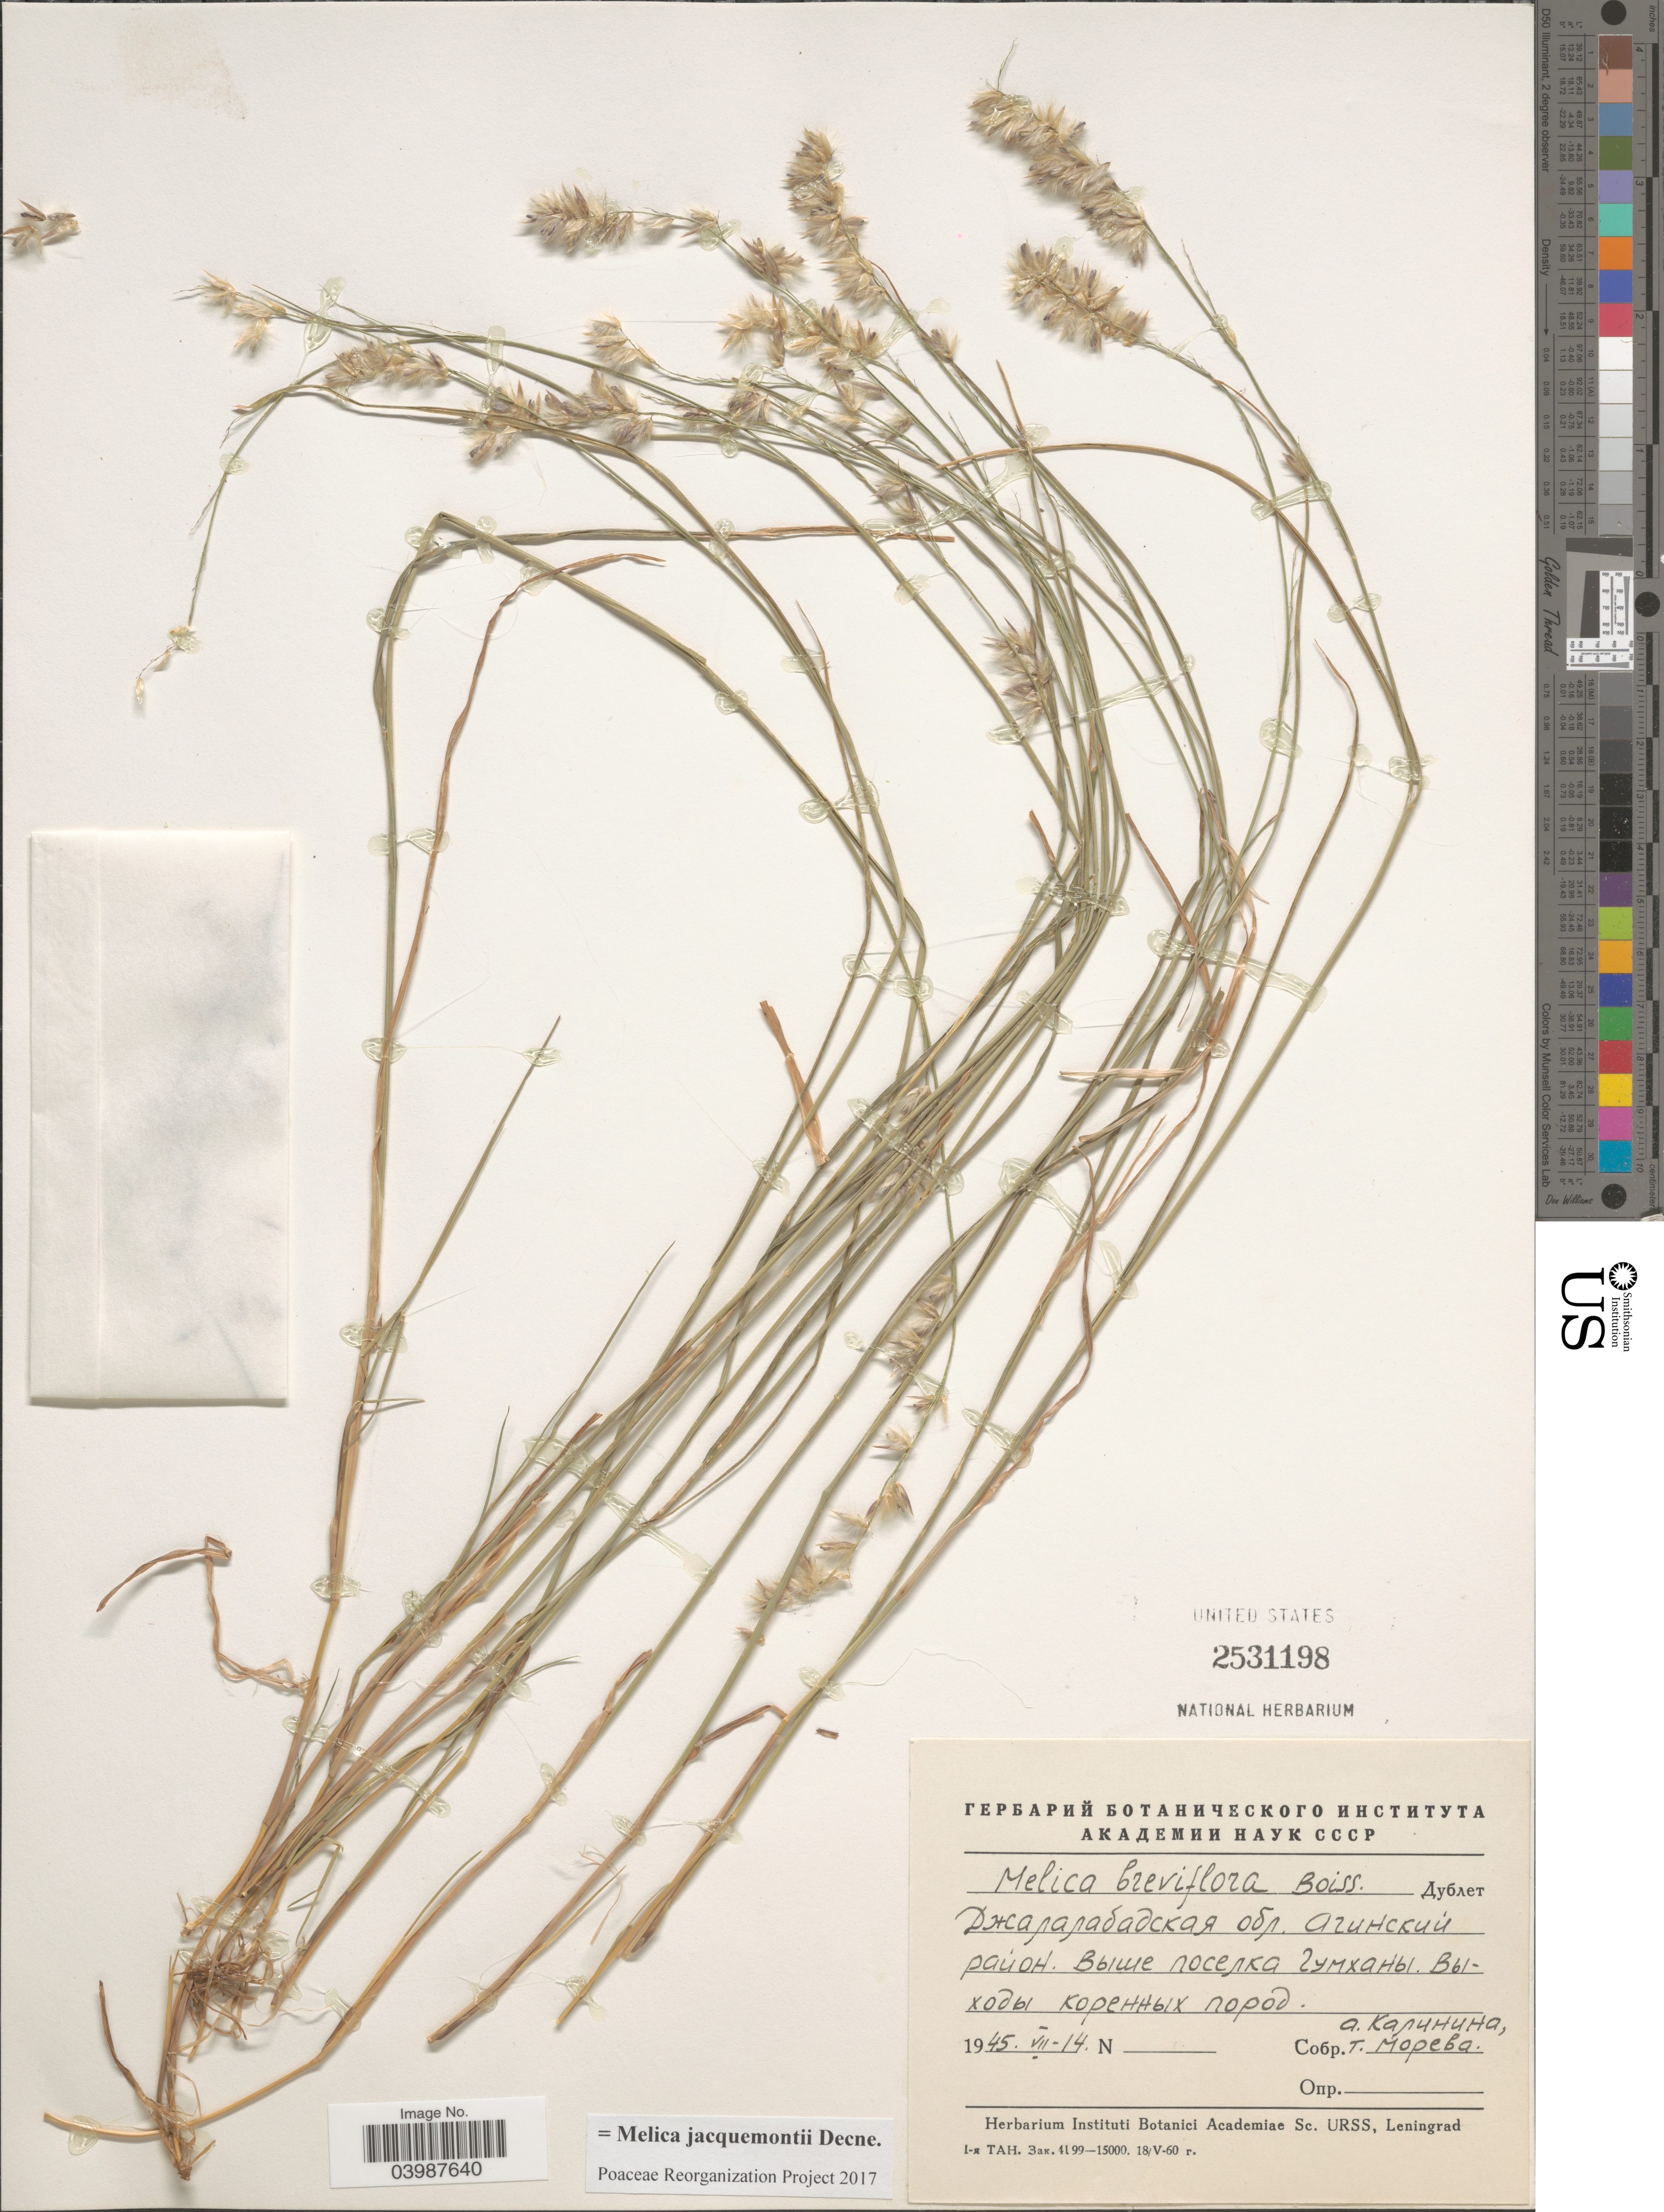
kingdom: Plantae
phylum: Tracheophyta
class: Liliopsida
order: Poales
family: Poaceae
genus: Melica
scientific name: Melica jacquemontii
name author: Decne.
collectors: A. Kalinina & T. Moreva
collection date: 1945-07-14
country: Kyrgyzstan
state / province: Jalal-Abad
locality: Aginskiy District, near village Gumkhany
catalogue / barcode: US 2531198